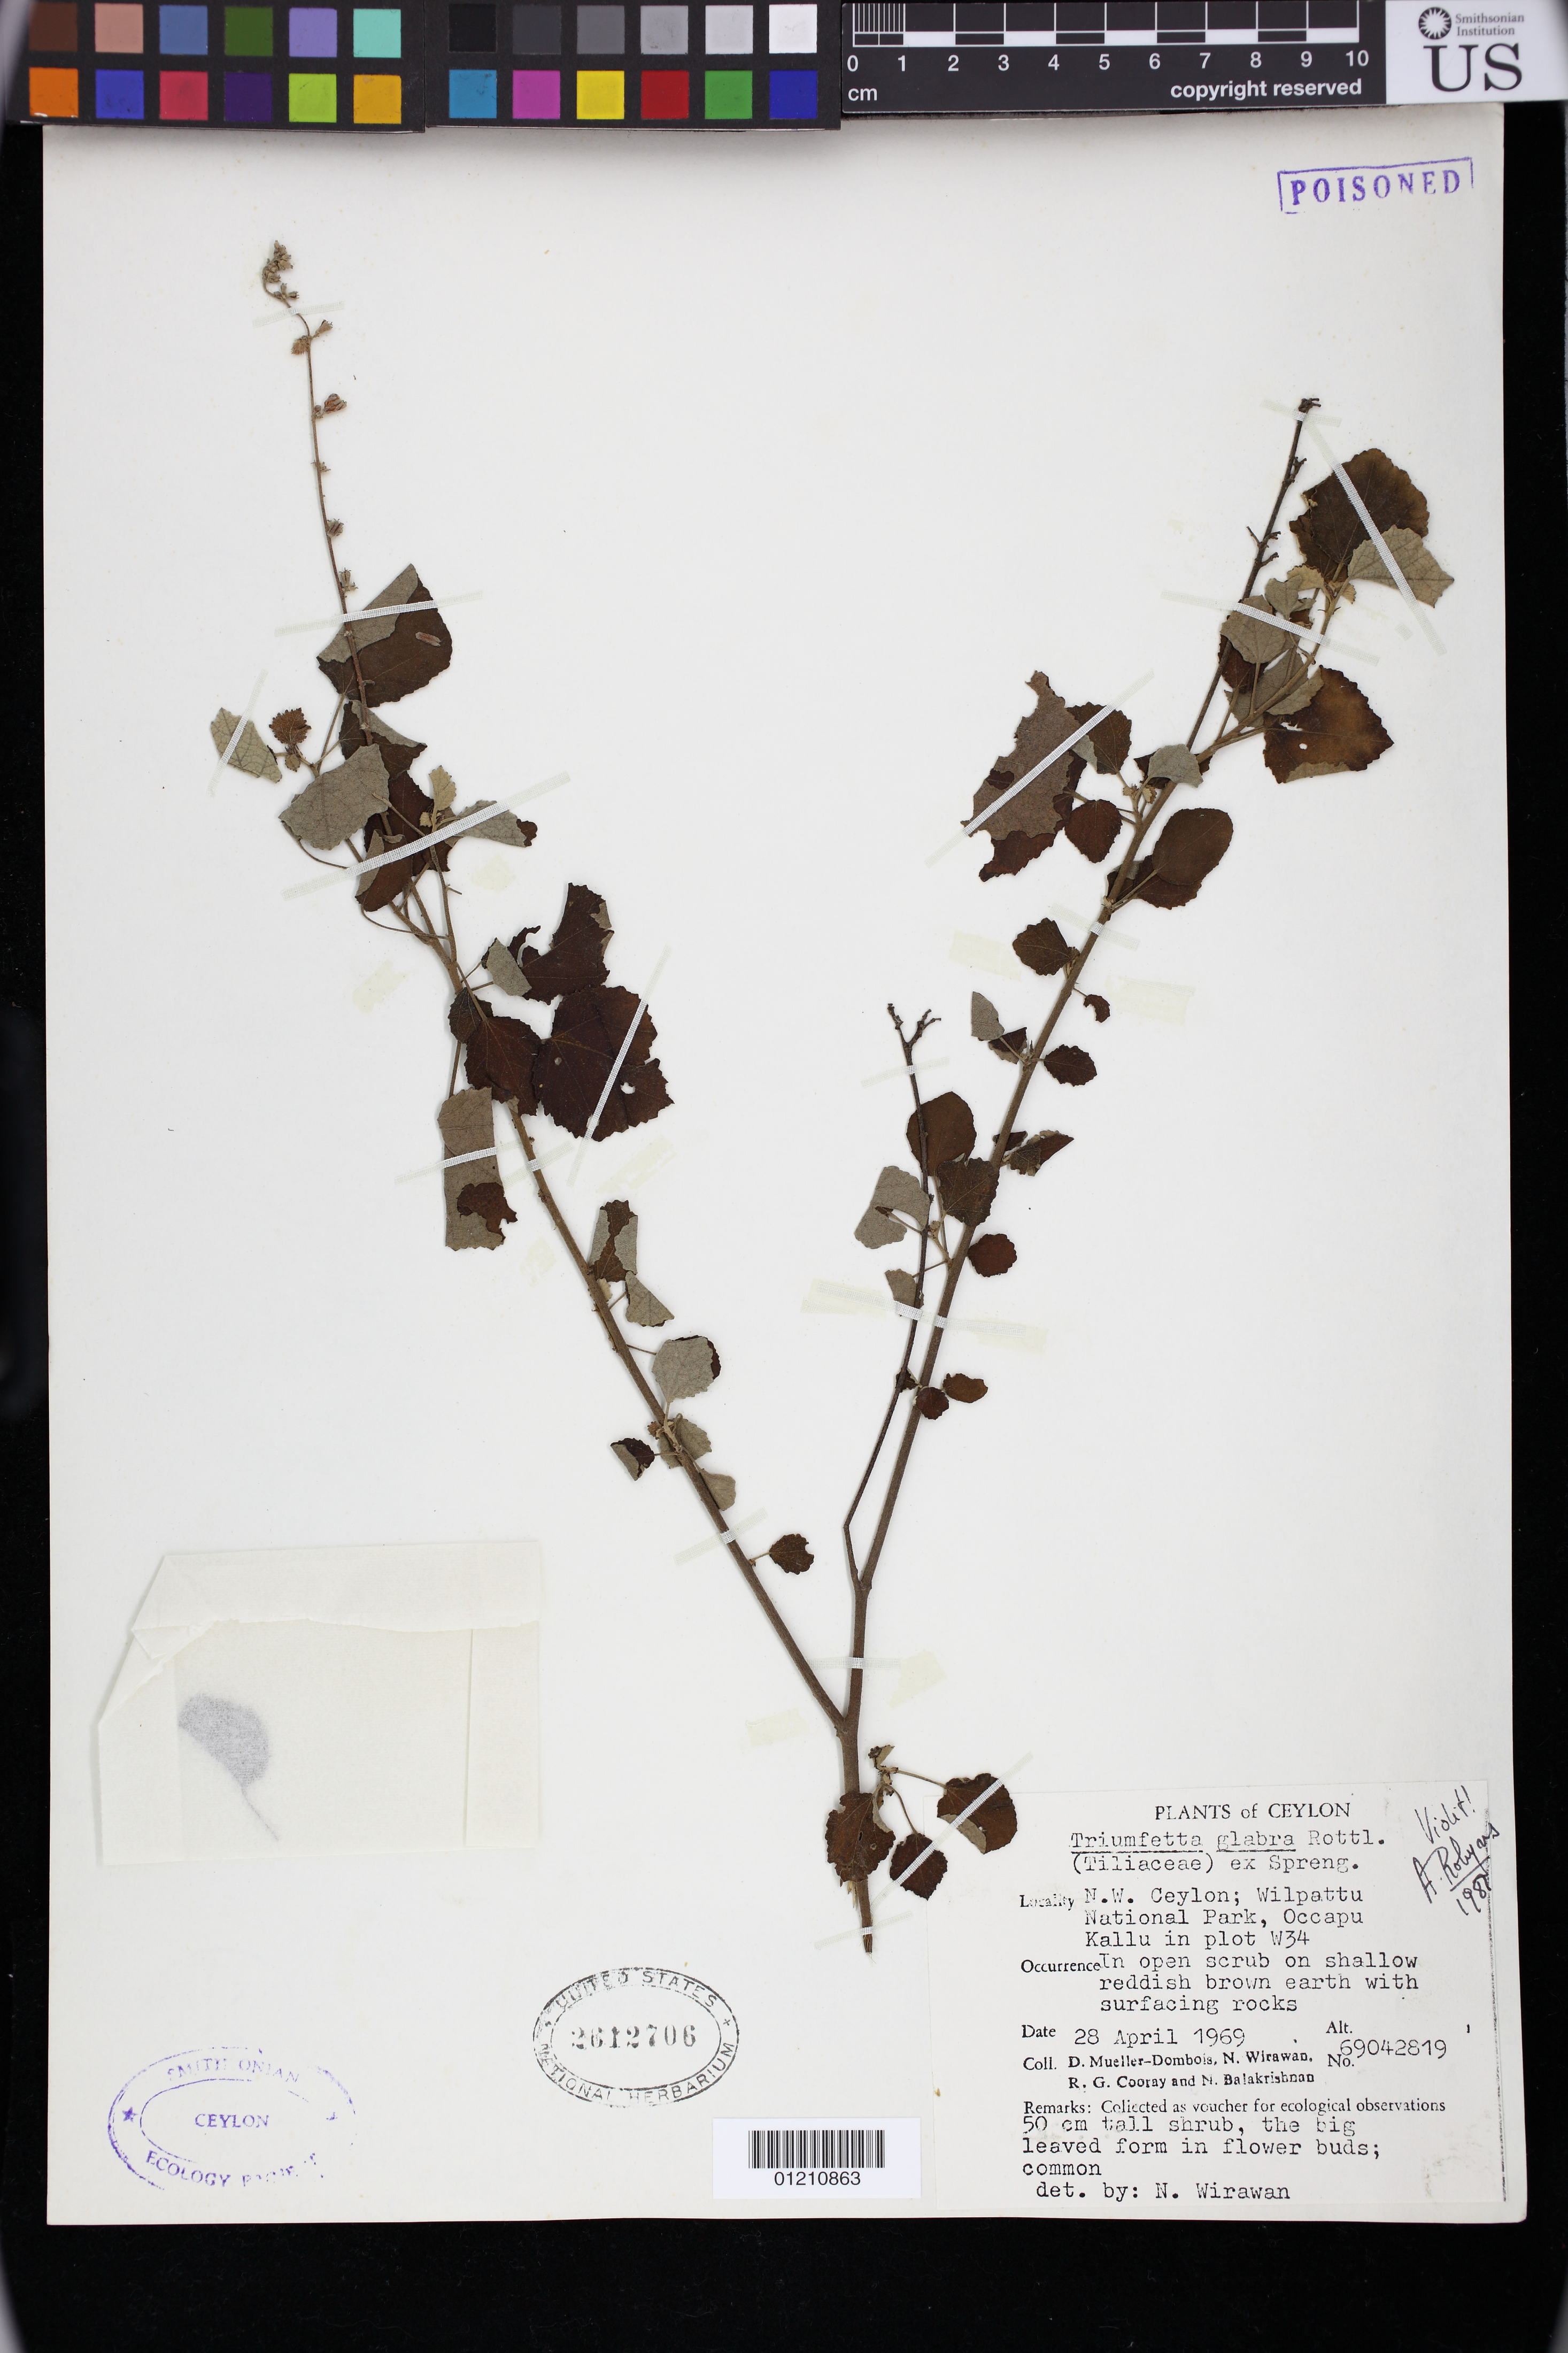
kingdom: Plantae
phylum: Tracheophyta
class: Magnoliopsida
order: Malvales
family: Malvaceae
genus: Triumfetta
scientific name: Triumfetta glabra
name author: I.M. Johnst.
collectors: D. Mueller-Dombois, N. Wirawan, R. Cooray & N. Balakrishnan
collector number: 69042819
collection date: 1969-04-28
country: Sri Lanka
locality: N.W. Ceylon; Wilpattu National Park, Occapu Kallu in plot W34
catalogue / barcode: US 2612706